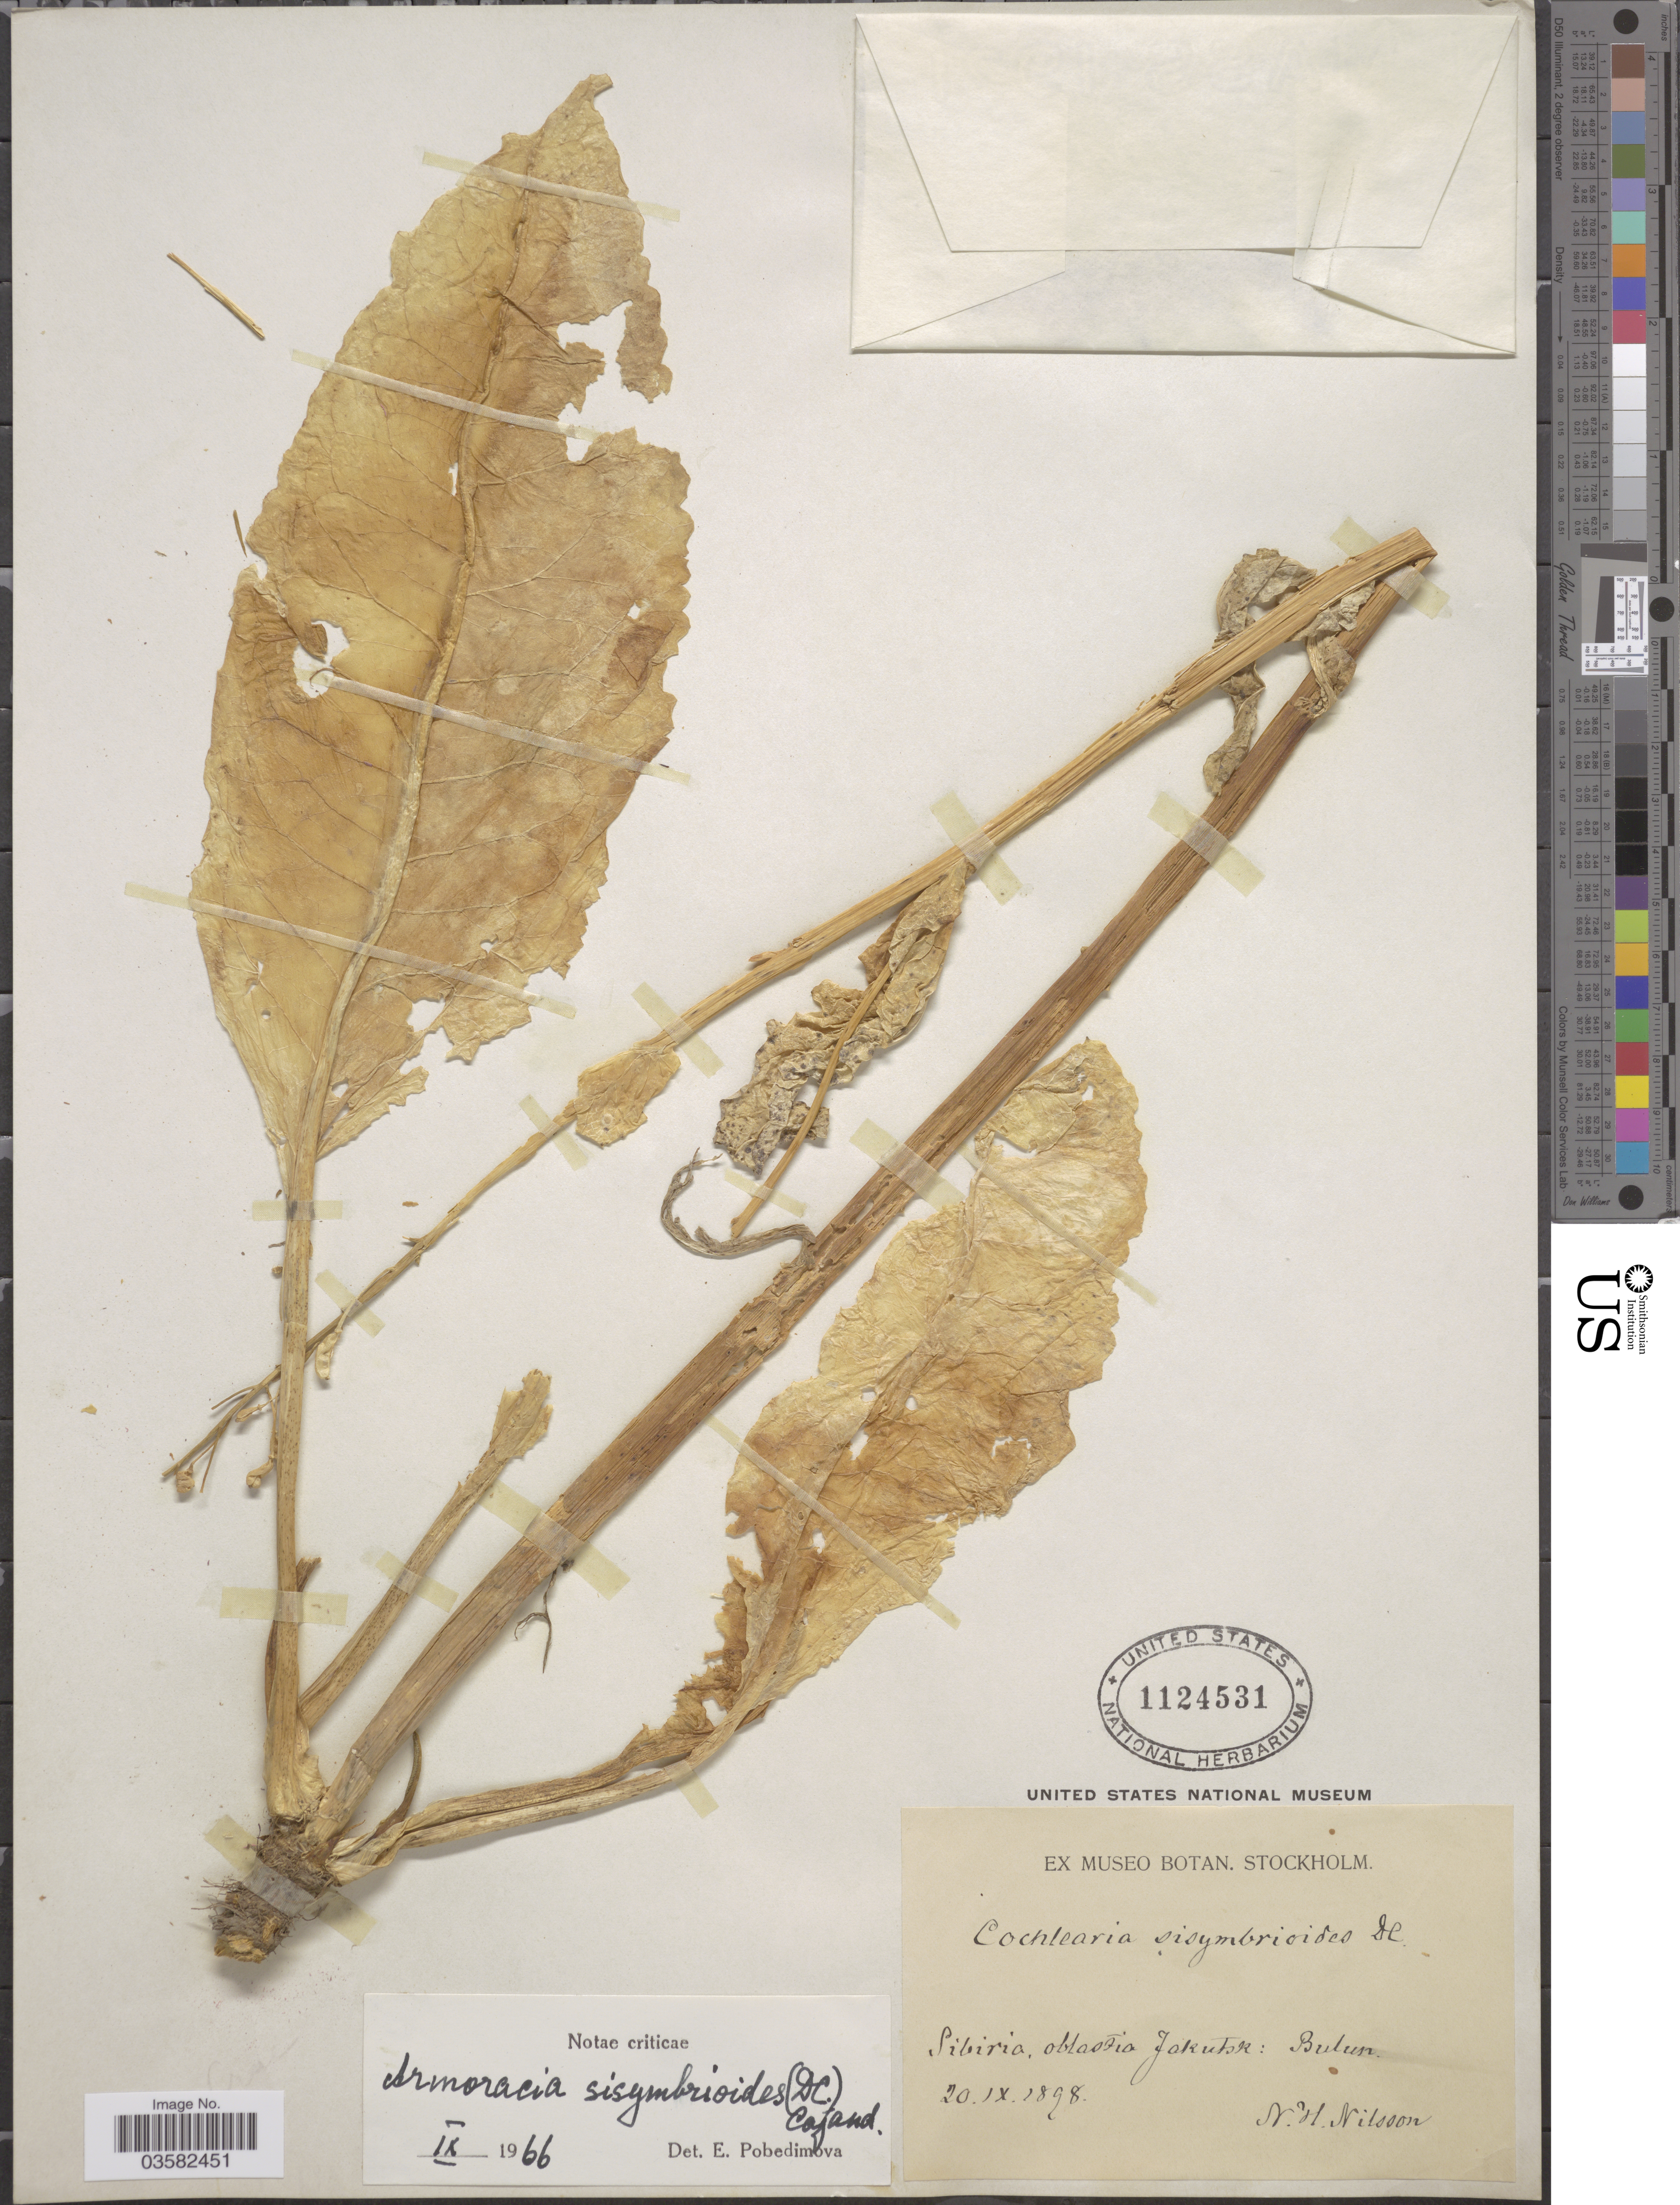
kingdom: Plantae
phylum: Tracheophyta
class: Magnoliopsida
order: Brassicales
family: Brassicaceae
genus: Cochlearia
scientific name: Cochlearia sisymbroides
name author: DC.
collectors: N. H. Nilsson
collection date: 1898-09-20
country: Russian Federation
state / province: Sakha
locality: Sibiria, oblastia Jakutsk: Bulun.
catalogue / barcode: US 1124531